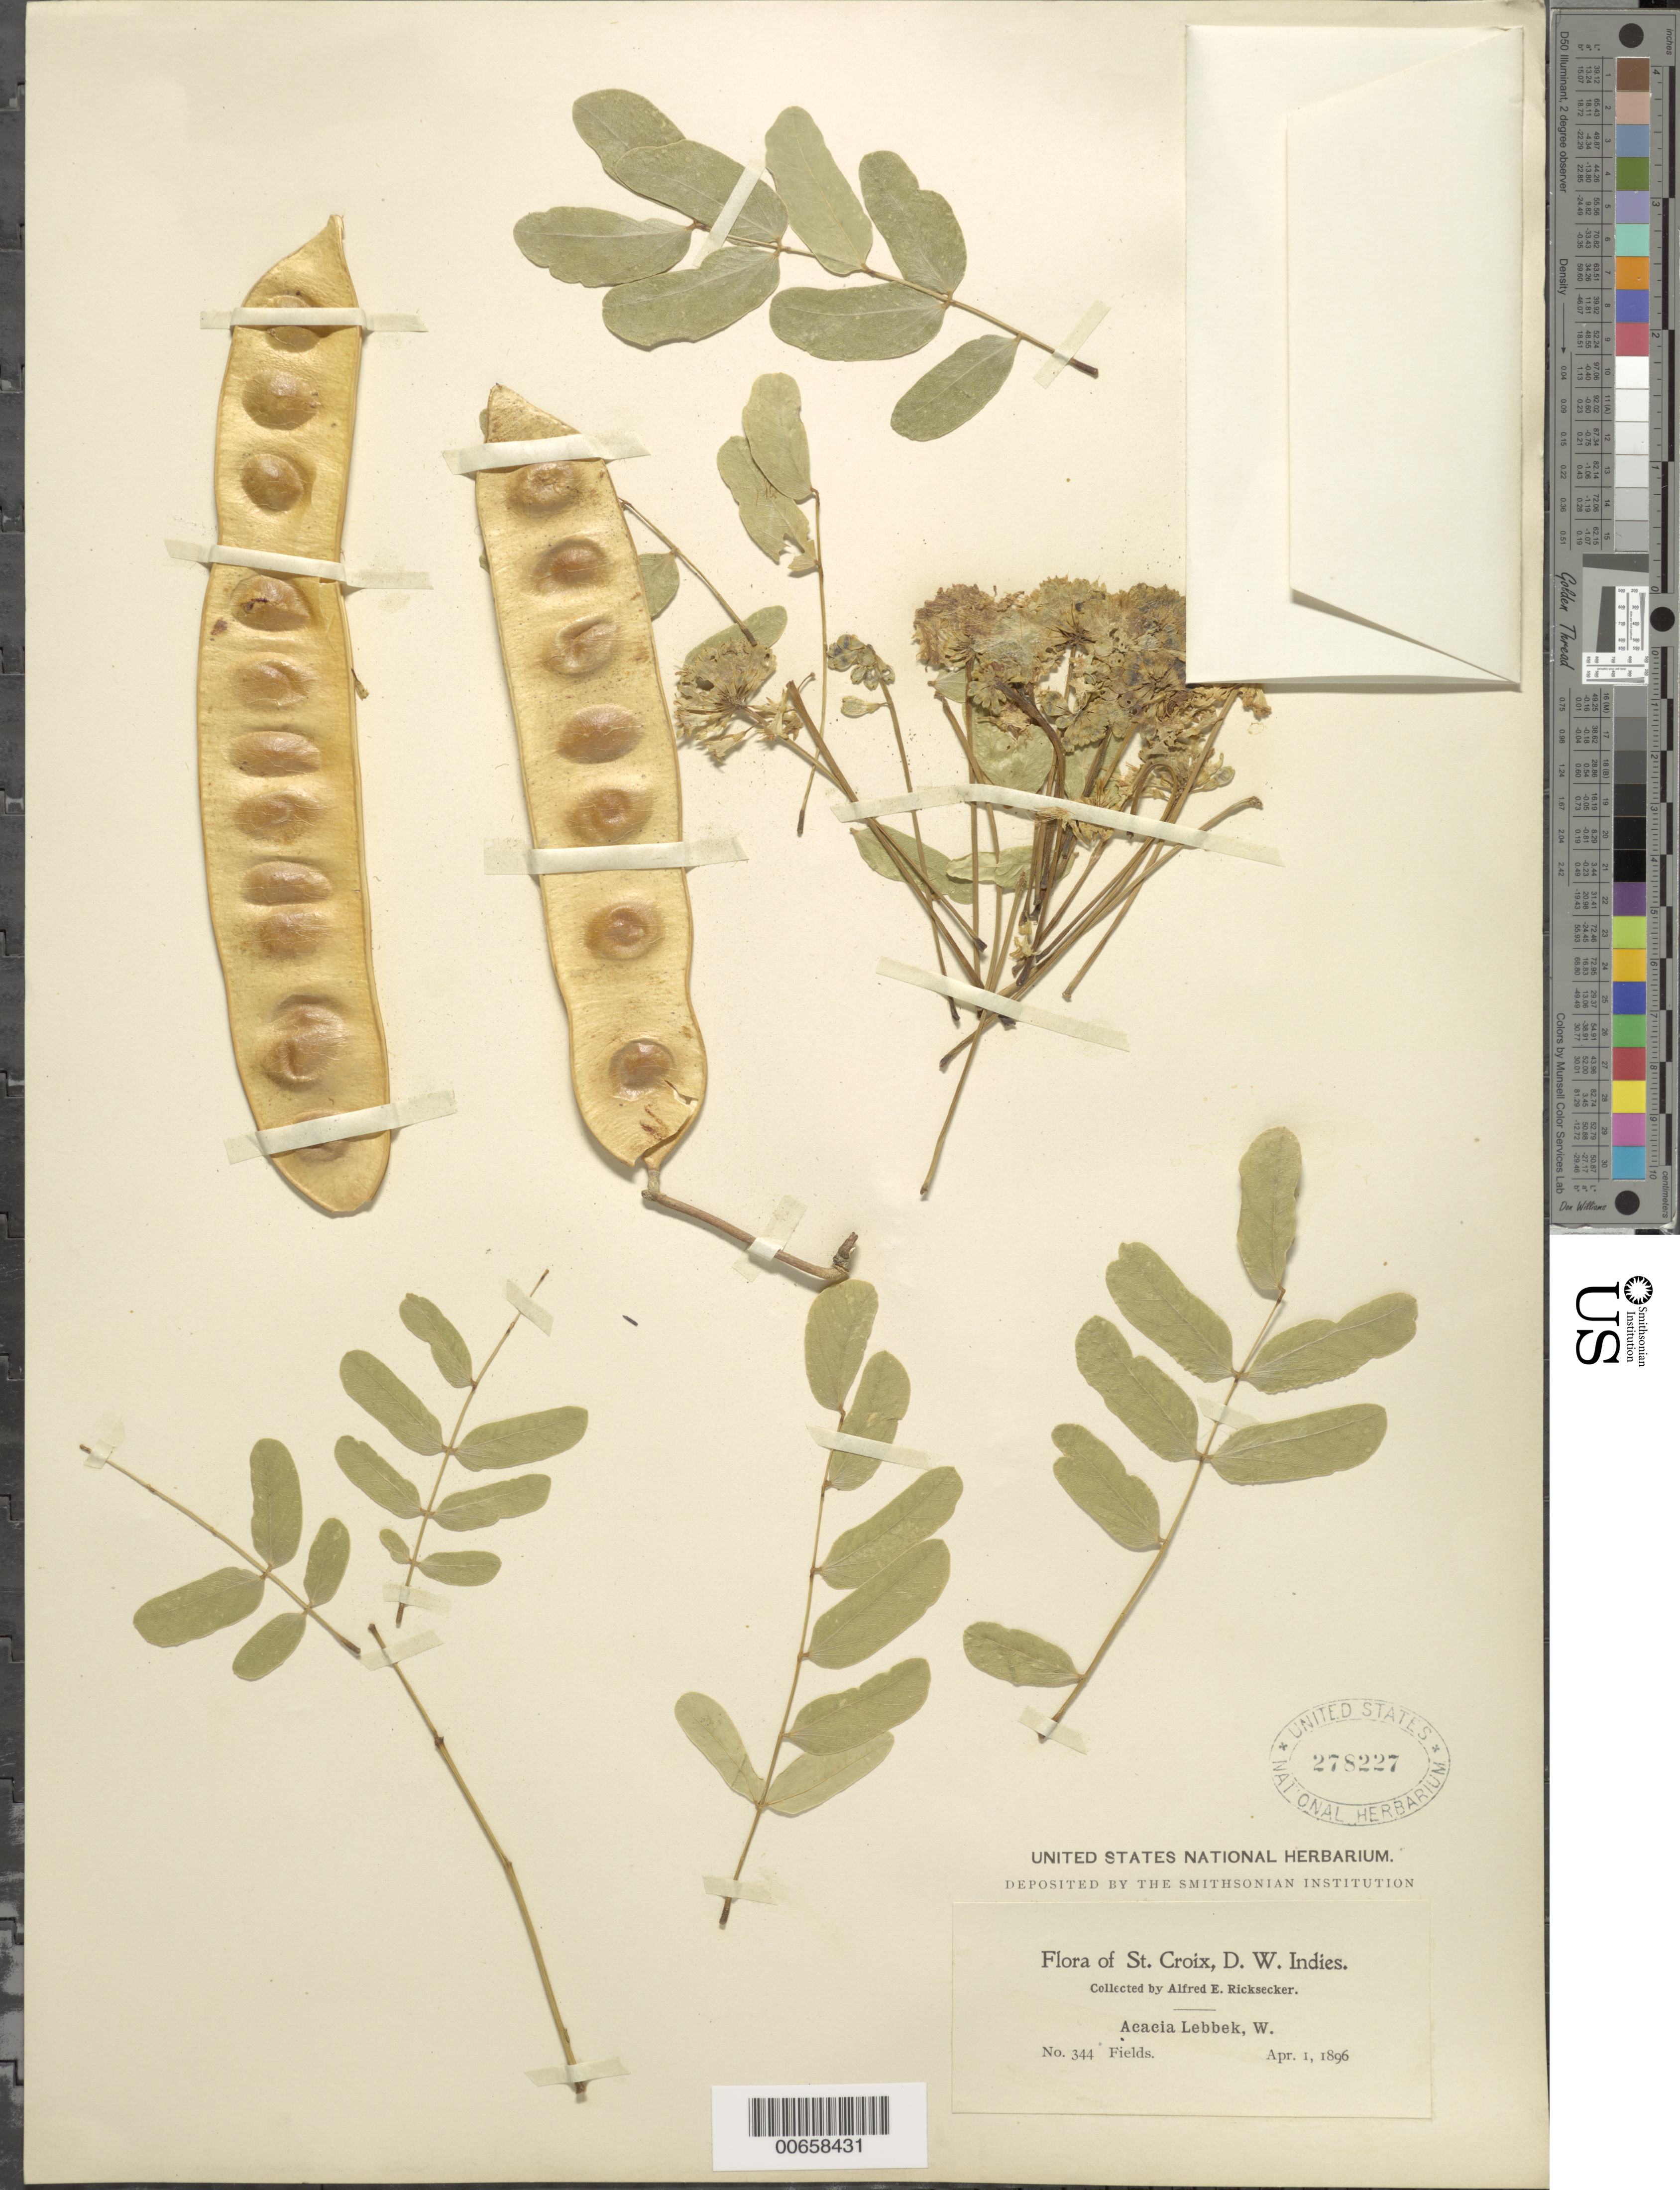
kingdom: Plantae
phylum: Tracheophyta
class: Magnoliopsida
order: Fabales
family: Fabaceae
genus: Albizia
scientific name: Albizia lebbeck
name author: (L.) Benth.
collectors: A. E. Ricksecker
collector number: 344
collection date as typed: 01 Apr 1896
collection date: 1896-04-01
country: U.S. Virgin Islands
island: St. Croix Island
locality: Fields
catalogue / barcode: US 278227